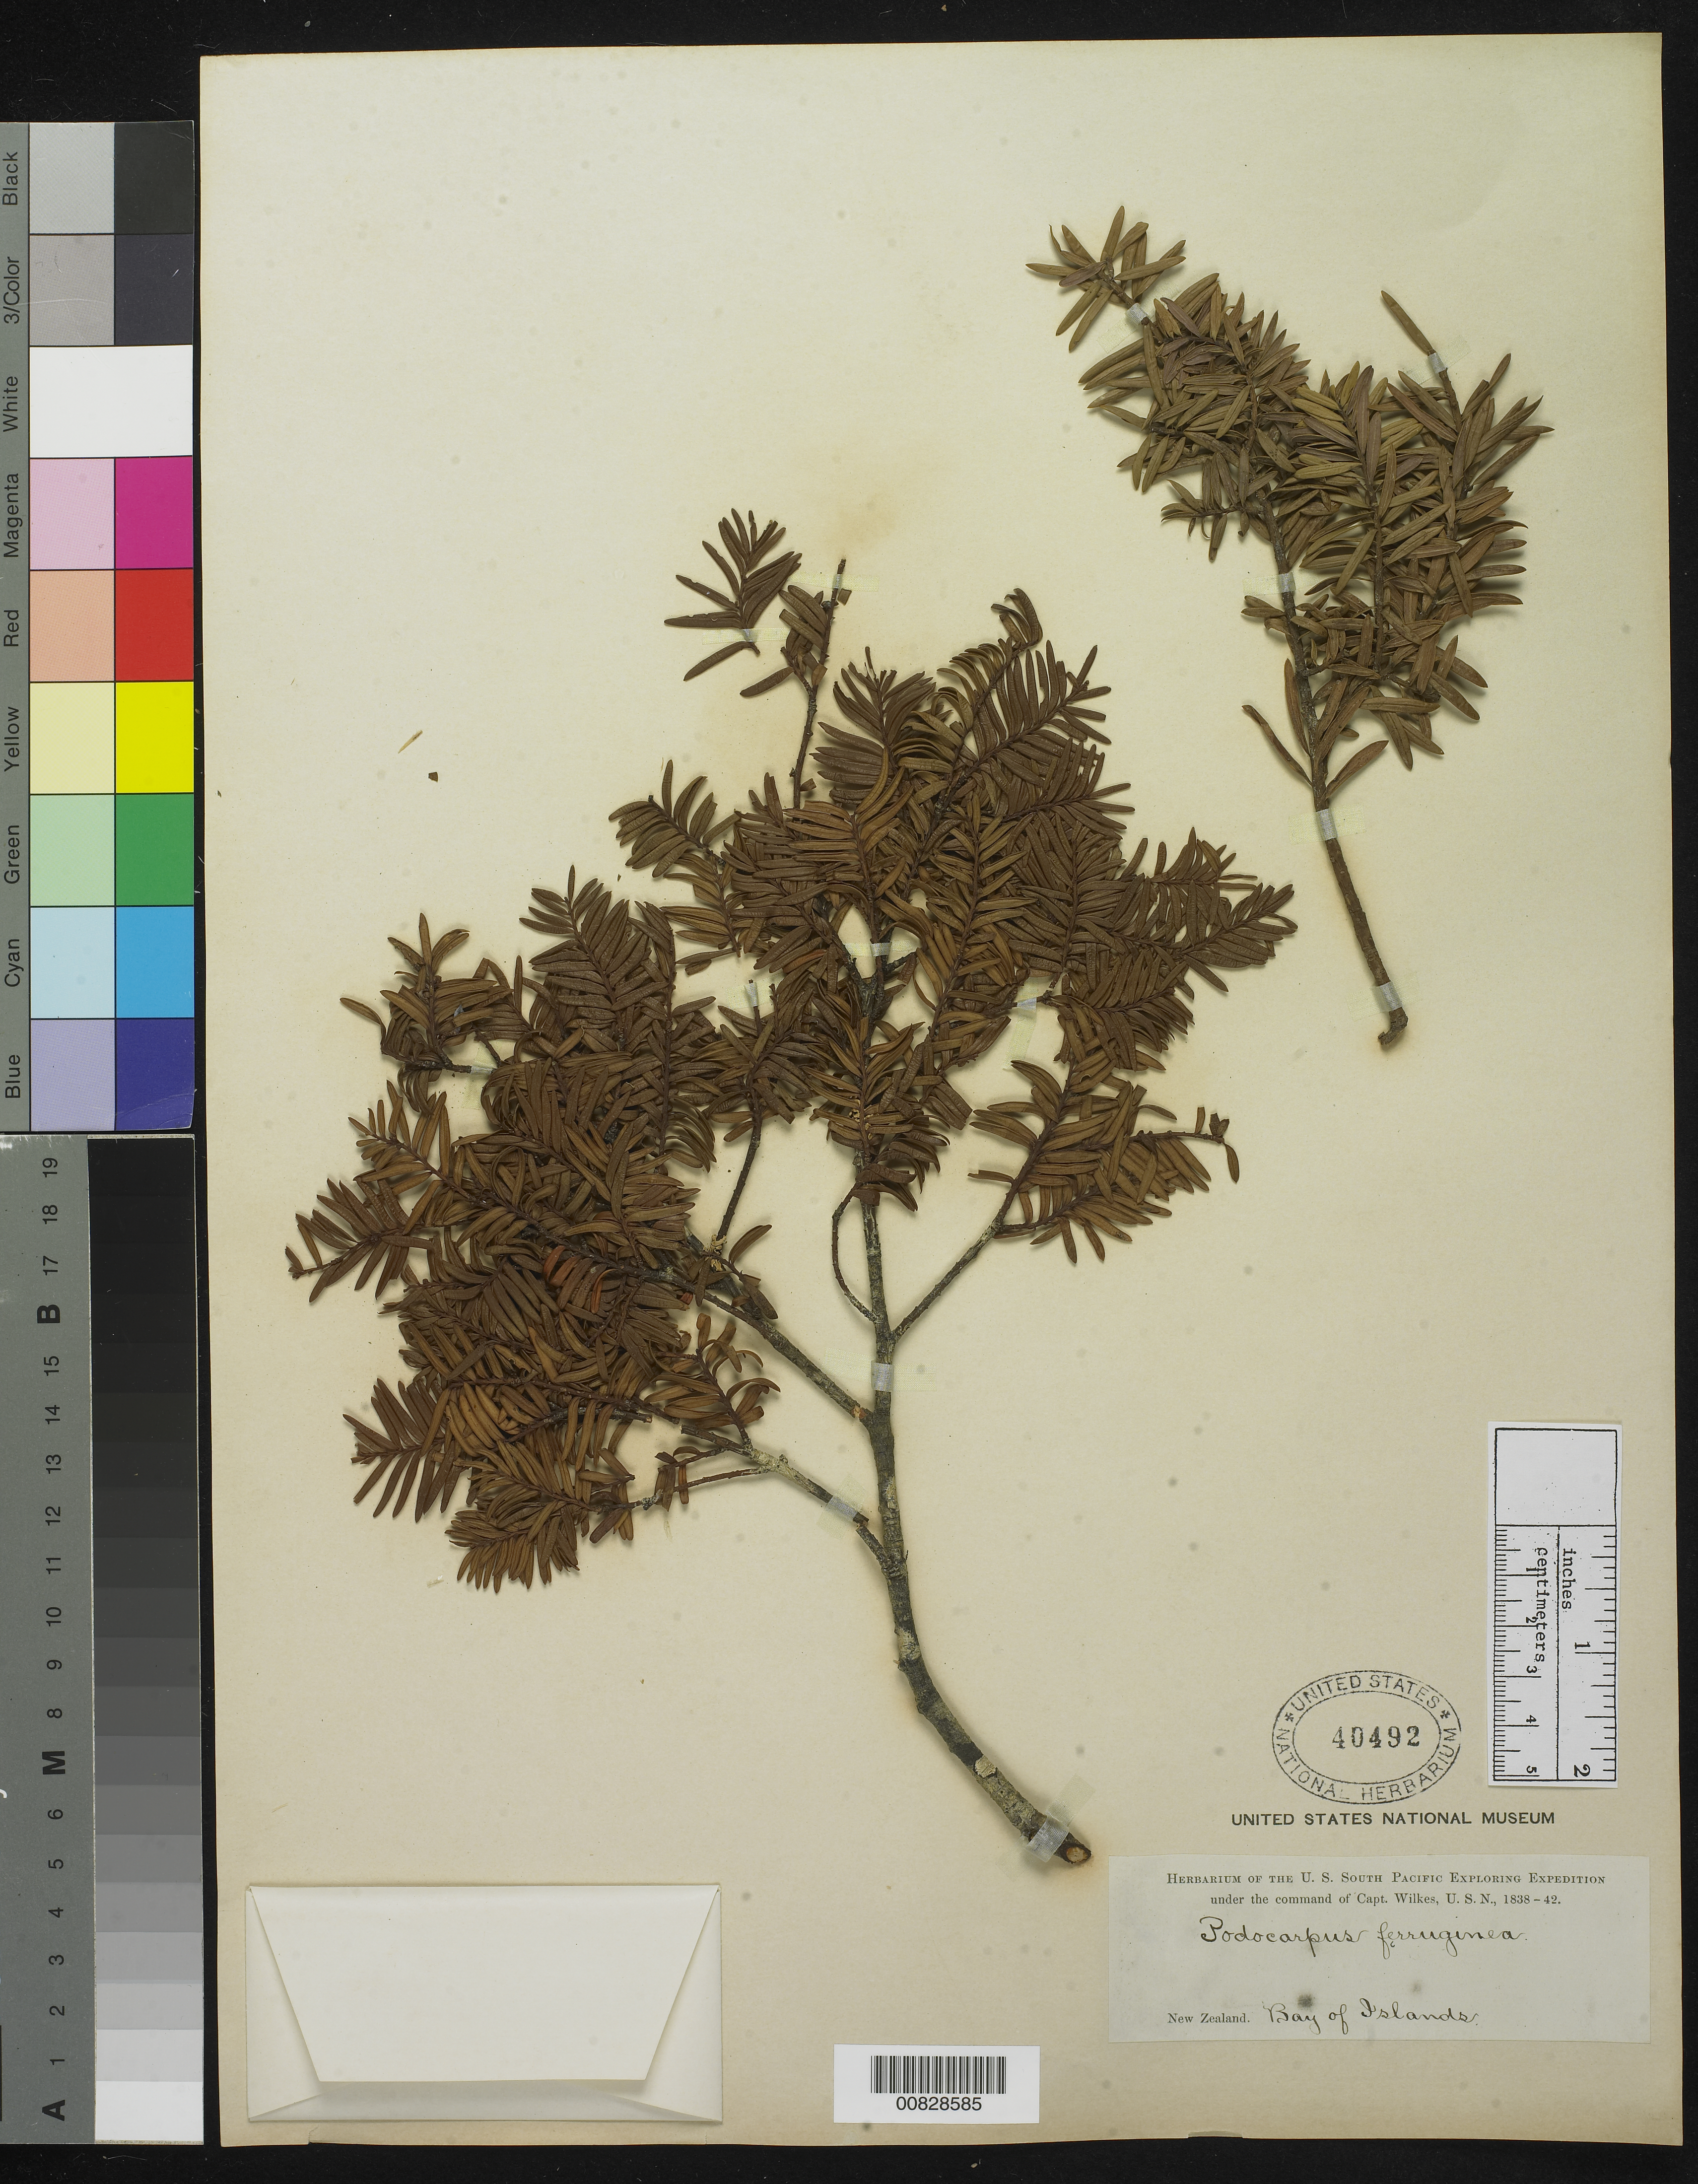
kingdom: Plantae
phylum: Tracheophyta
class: Pinopsida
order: Pinales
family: Podocarpaceae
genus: Podocarpus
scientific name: Podocarpus ferrugineus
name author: G. Benn. ex D. Don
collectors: Wilkes Explor. Exped.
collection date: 1838/1842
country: New Zealand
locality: Bay of Islands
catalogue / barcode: US 40492